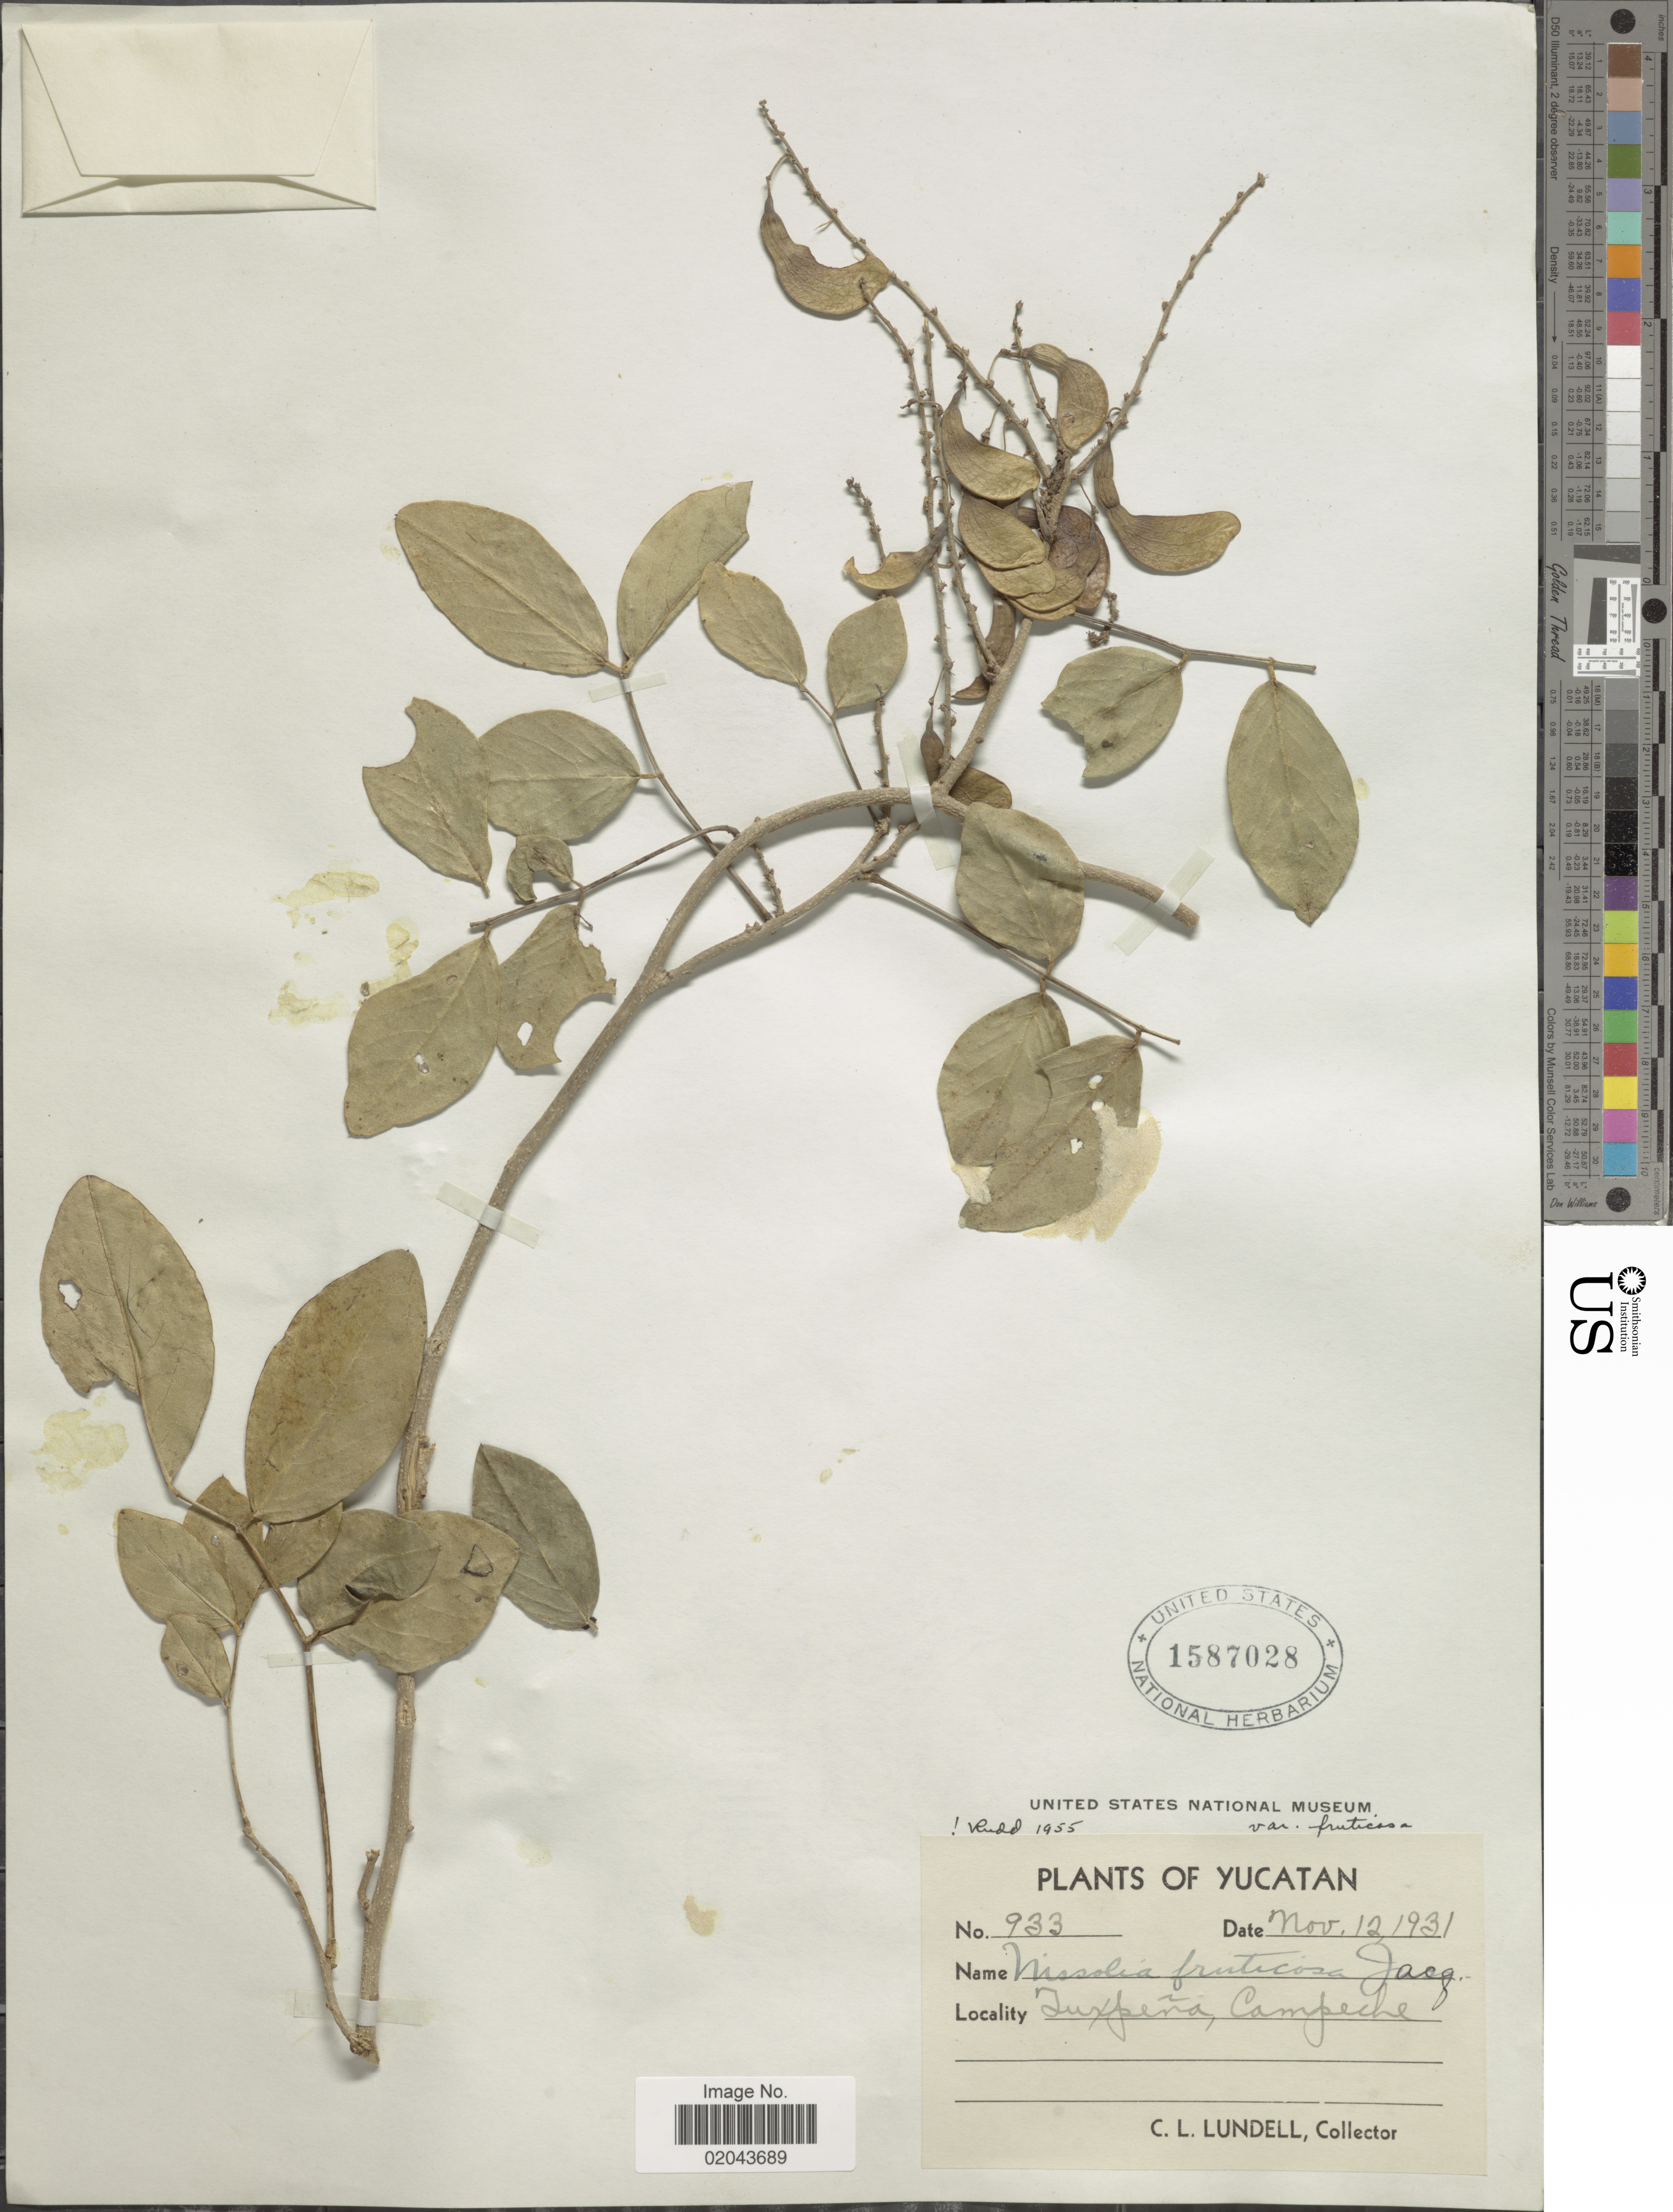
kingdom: Plantae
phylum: Tracheophyta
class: Magnoliopsida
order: Fabales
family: Fabaceae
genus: Nissolia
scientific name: Nissolia fruticosa var. fruticosa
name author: Jacq.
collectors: C. L. Lundell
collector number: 933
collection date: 1931-11-12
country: Mexico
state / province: Yucatán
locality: Juxpena, Campeche.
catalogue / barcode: US 1587028